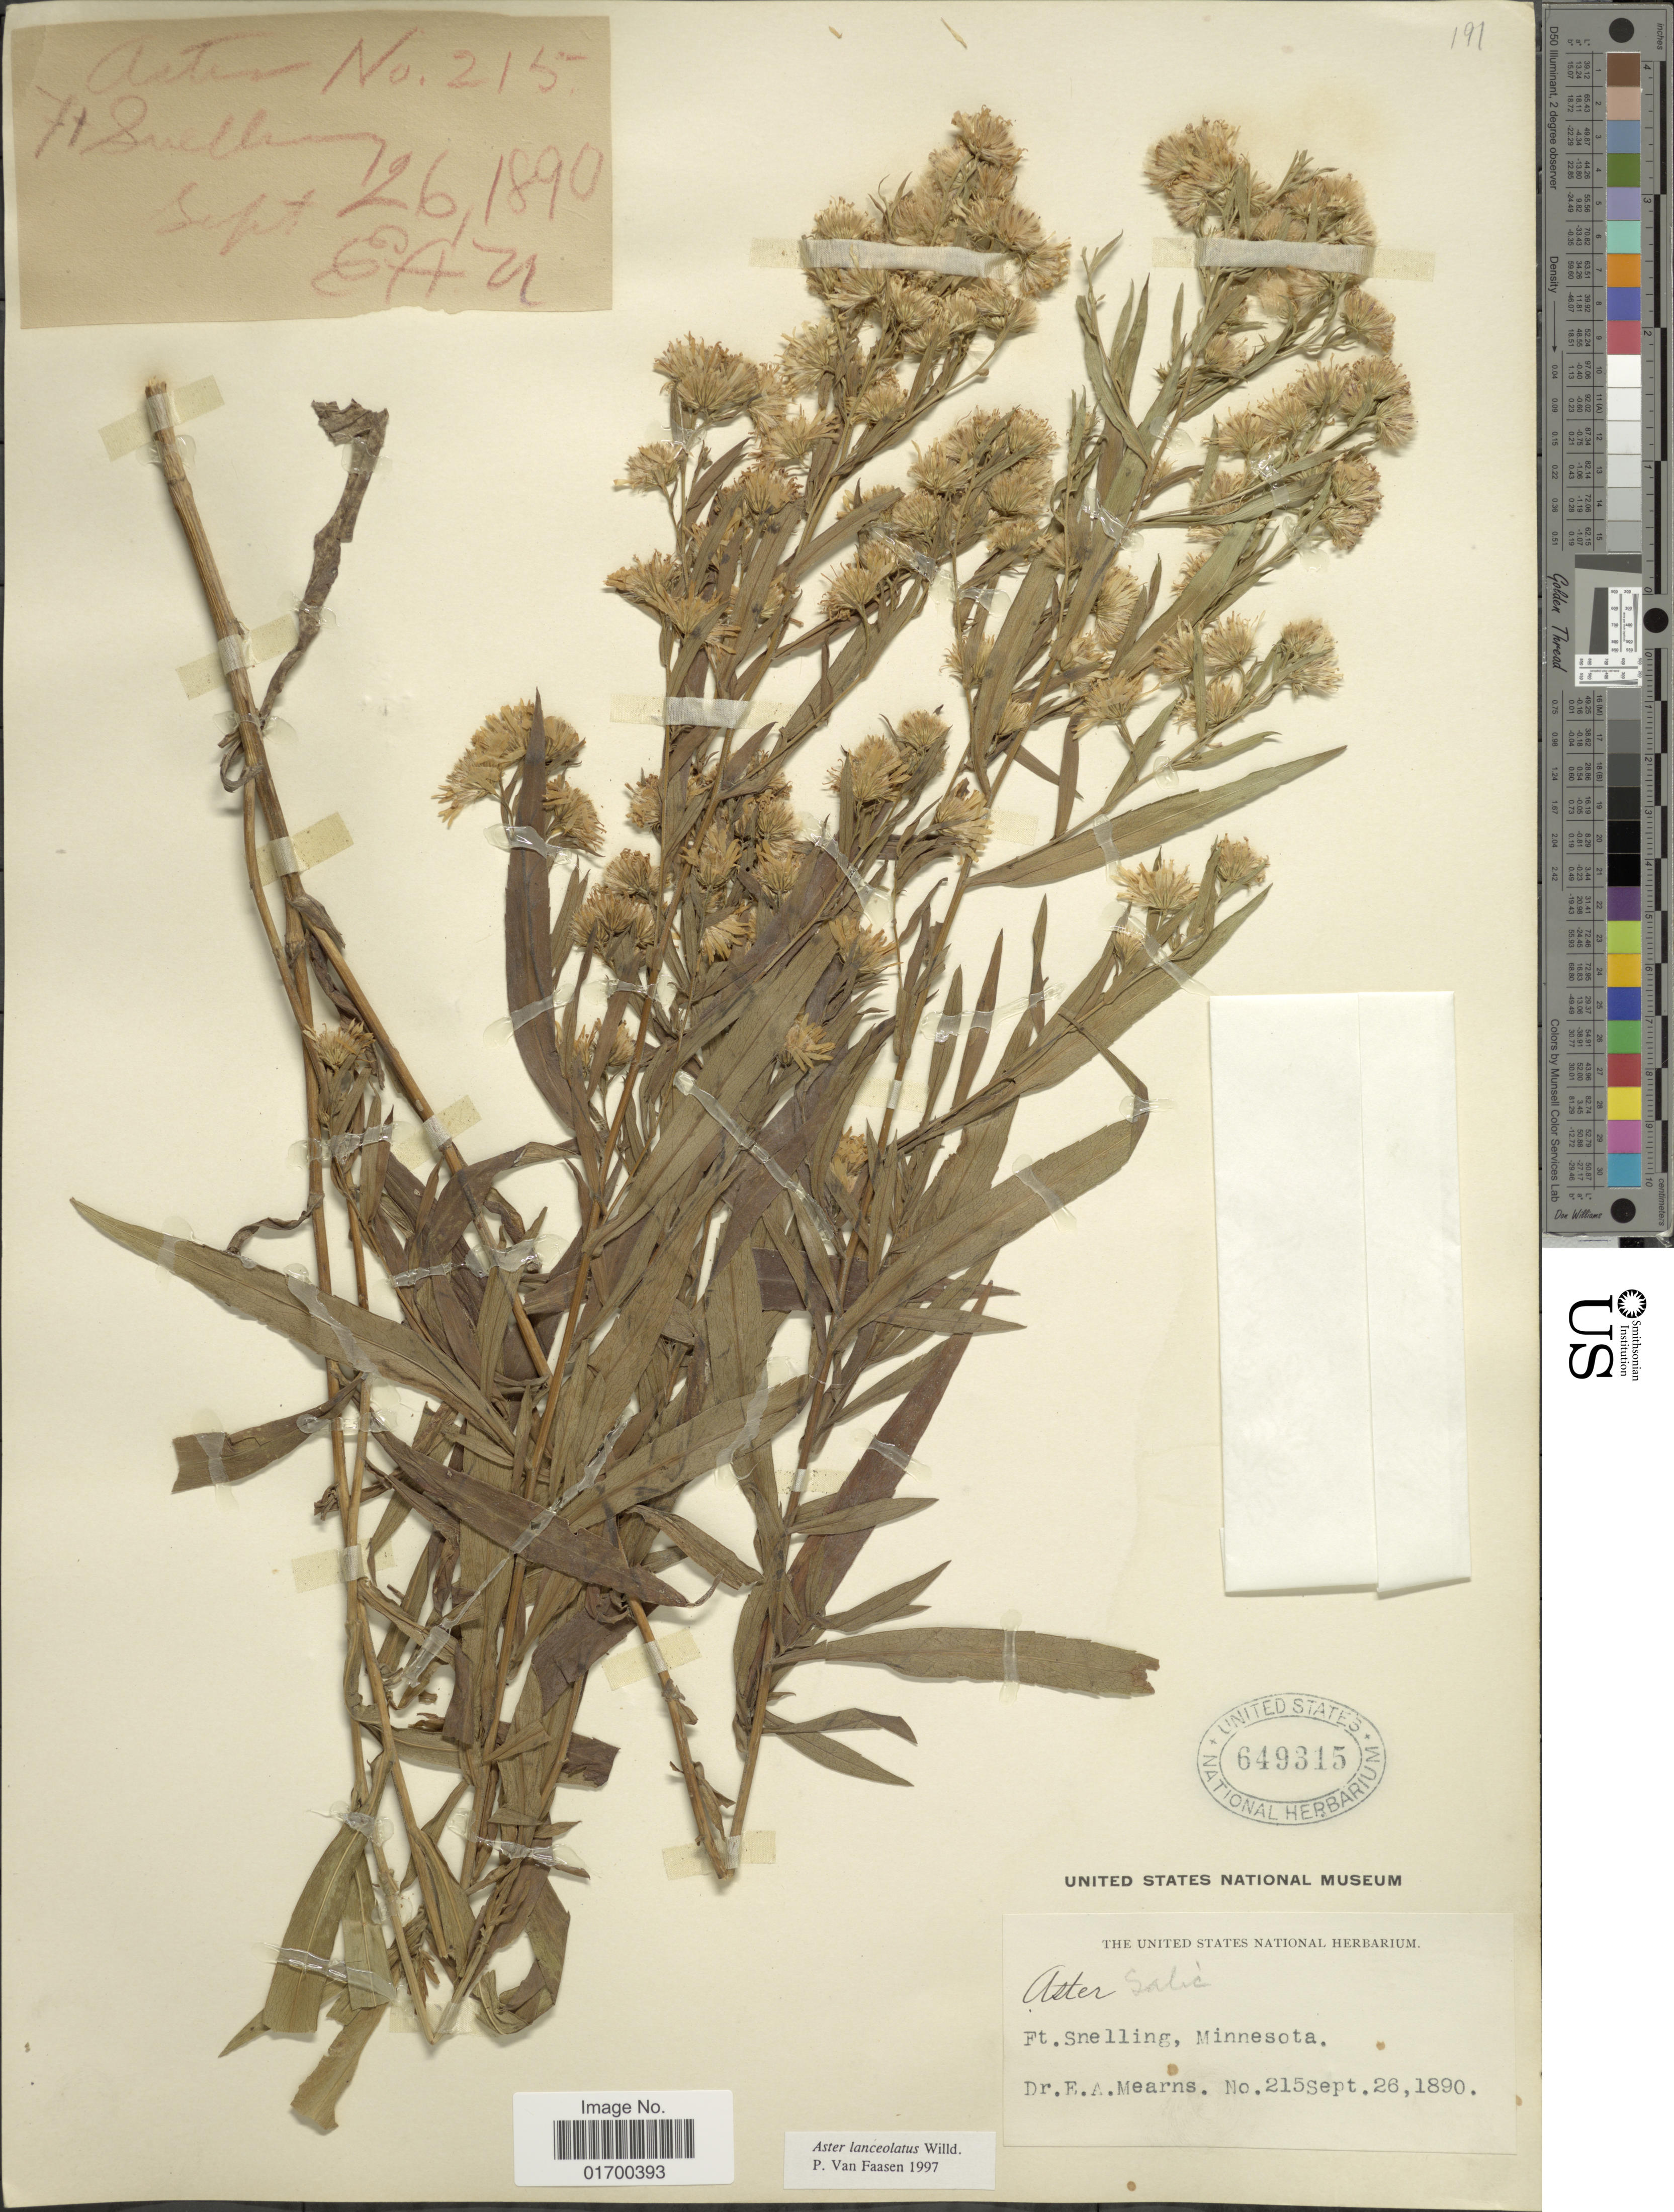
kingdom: Plantae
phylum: Tracheophyta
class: Magnoliopsida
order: Asterales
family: Asteraceae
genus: Symphyotrichum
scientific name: Symphyotrichum lanceolatum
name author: (Willd.) G.L. Nesom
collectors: E. A. Mearns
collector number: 215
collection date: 1890-09-26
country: United States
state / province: Minnesota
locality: Ft. Snelling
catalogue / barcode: US 649315